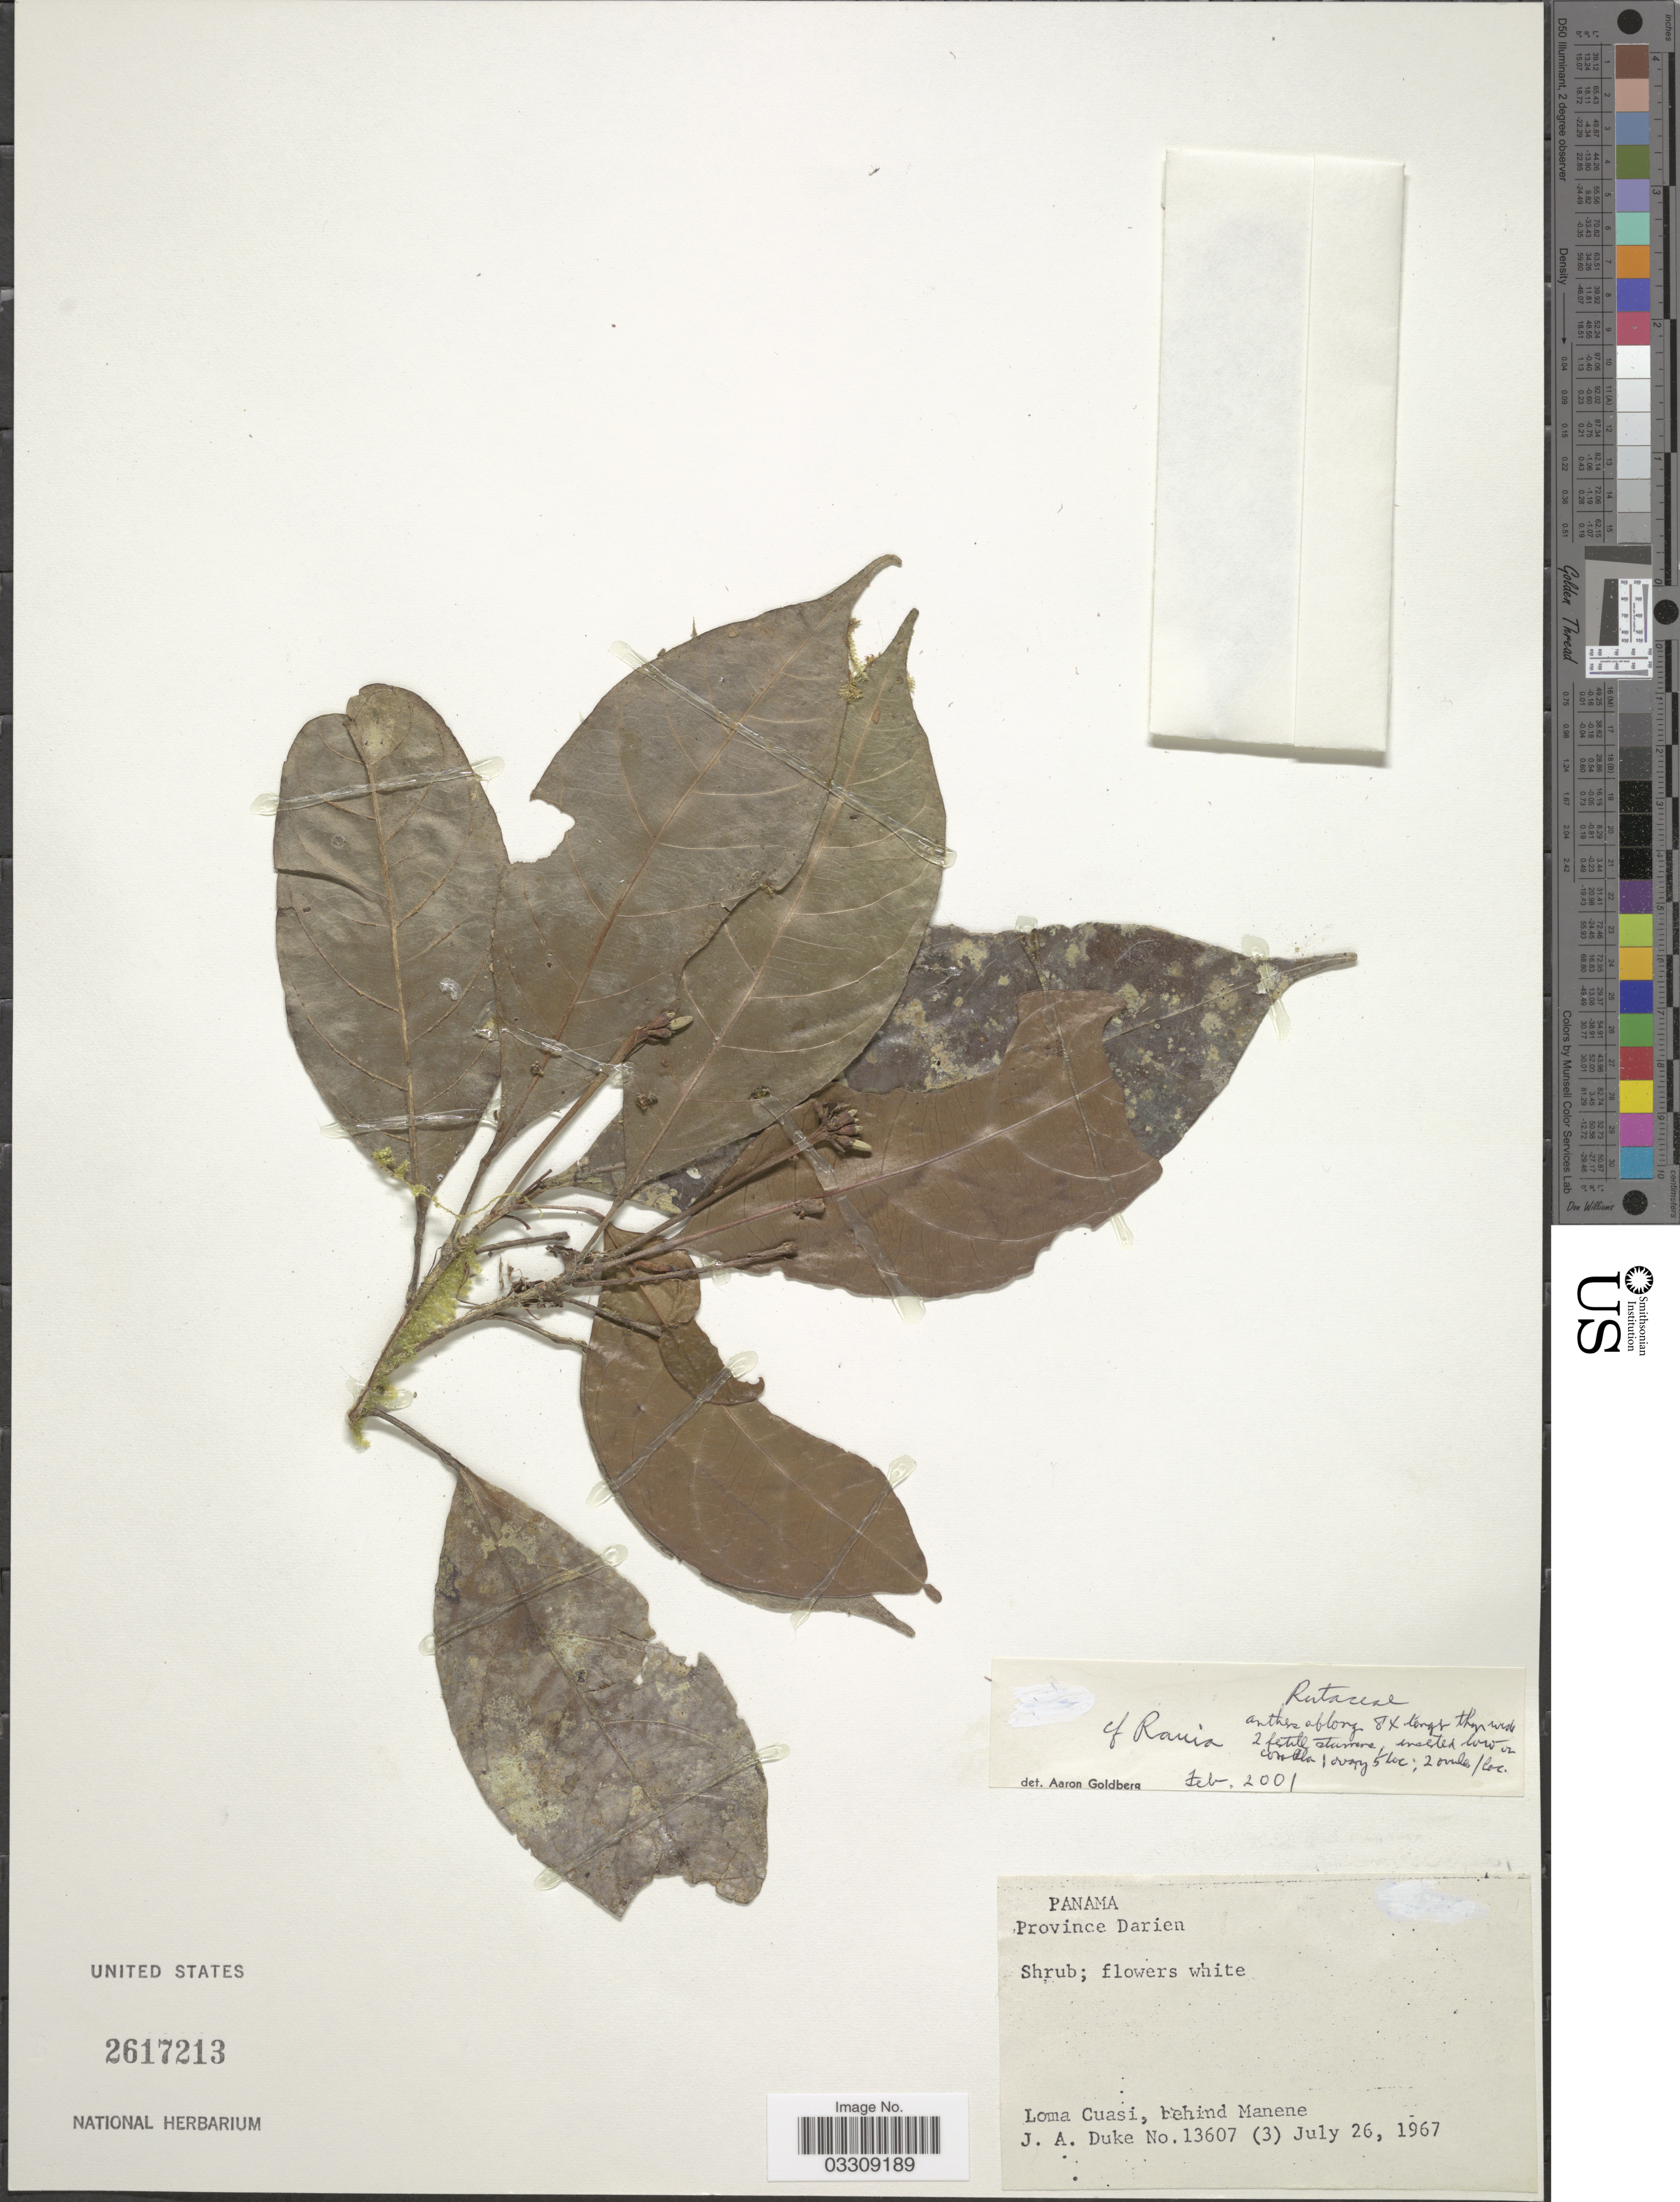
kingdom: Plantae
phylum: Tracheophyta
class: Magnoliopsida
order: Sapindales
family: Rutaceae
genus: Galipea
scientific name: Galipea panamensis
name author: T.S. Elias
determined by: Londoño-Echeverri, Y.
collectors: J. A. Duke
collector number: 13607(3)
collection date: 1967-07-26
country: Panama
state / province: Darién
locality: Loma Cuasi, behind Manene.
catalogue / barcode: US 2617213